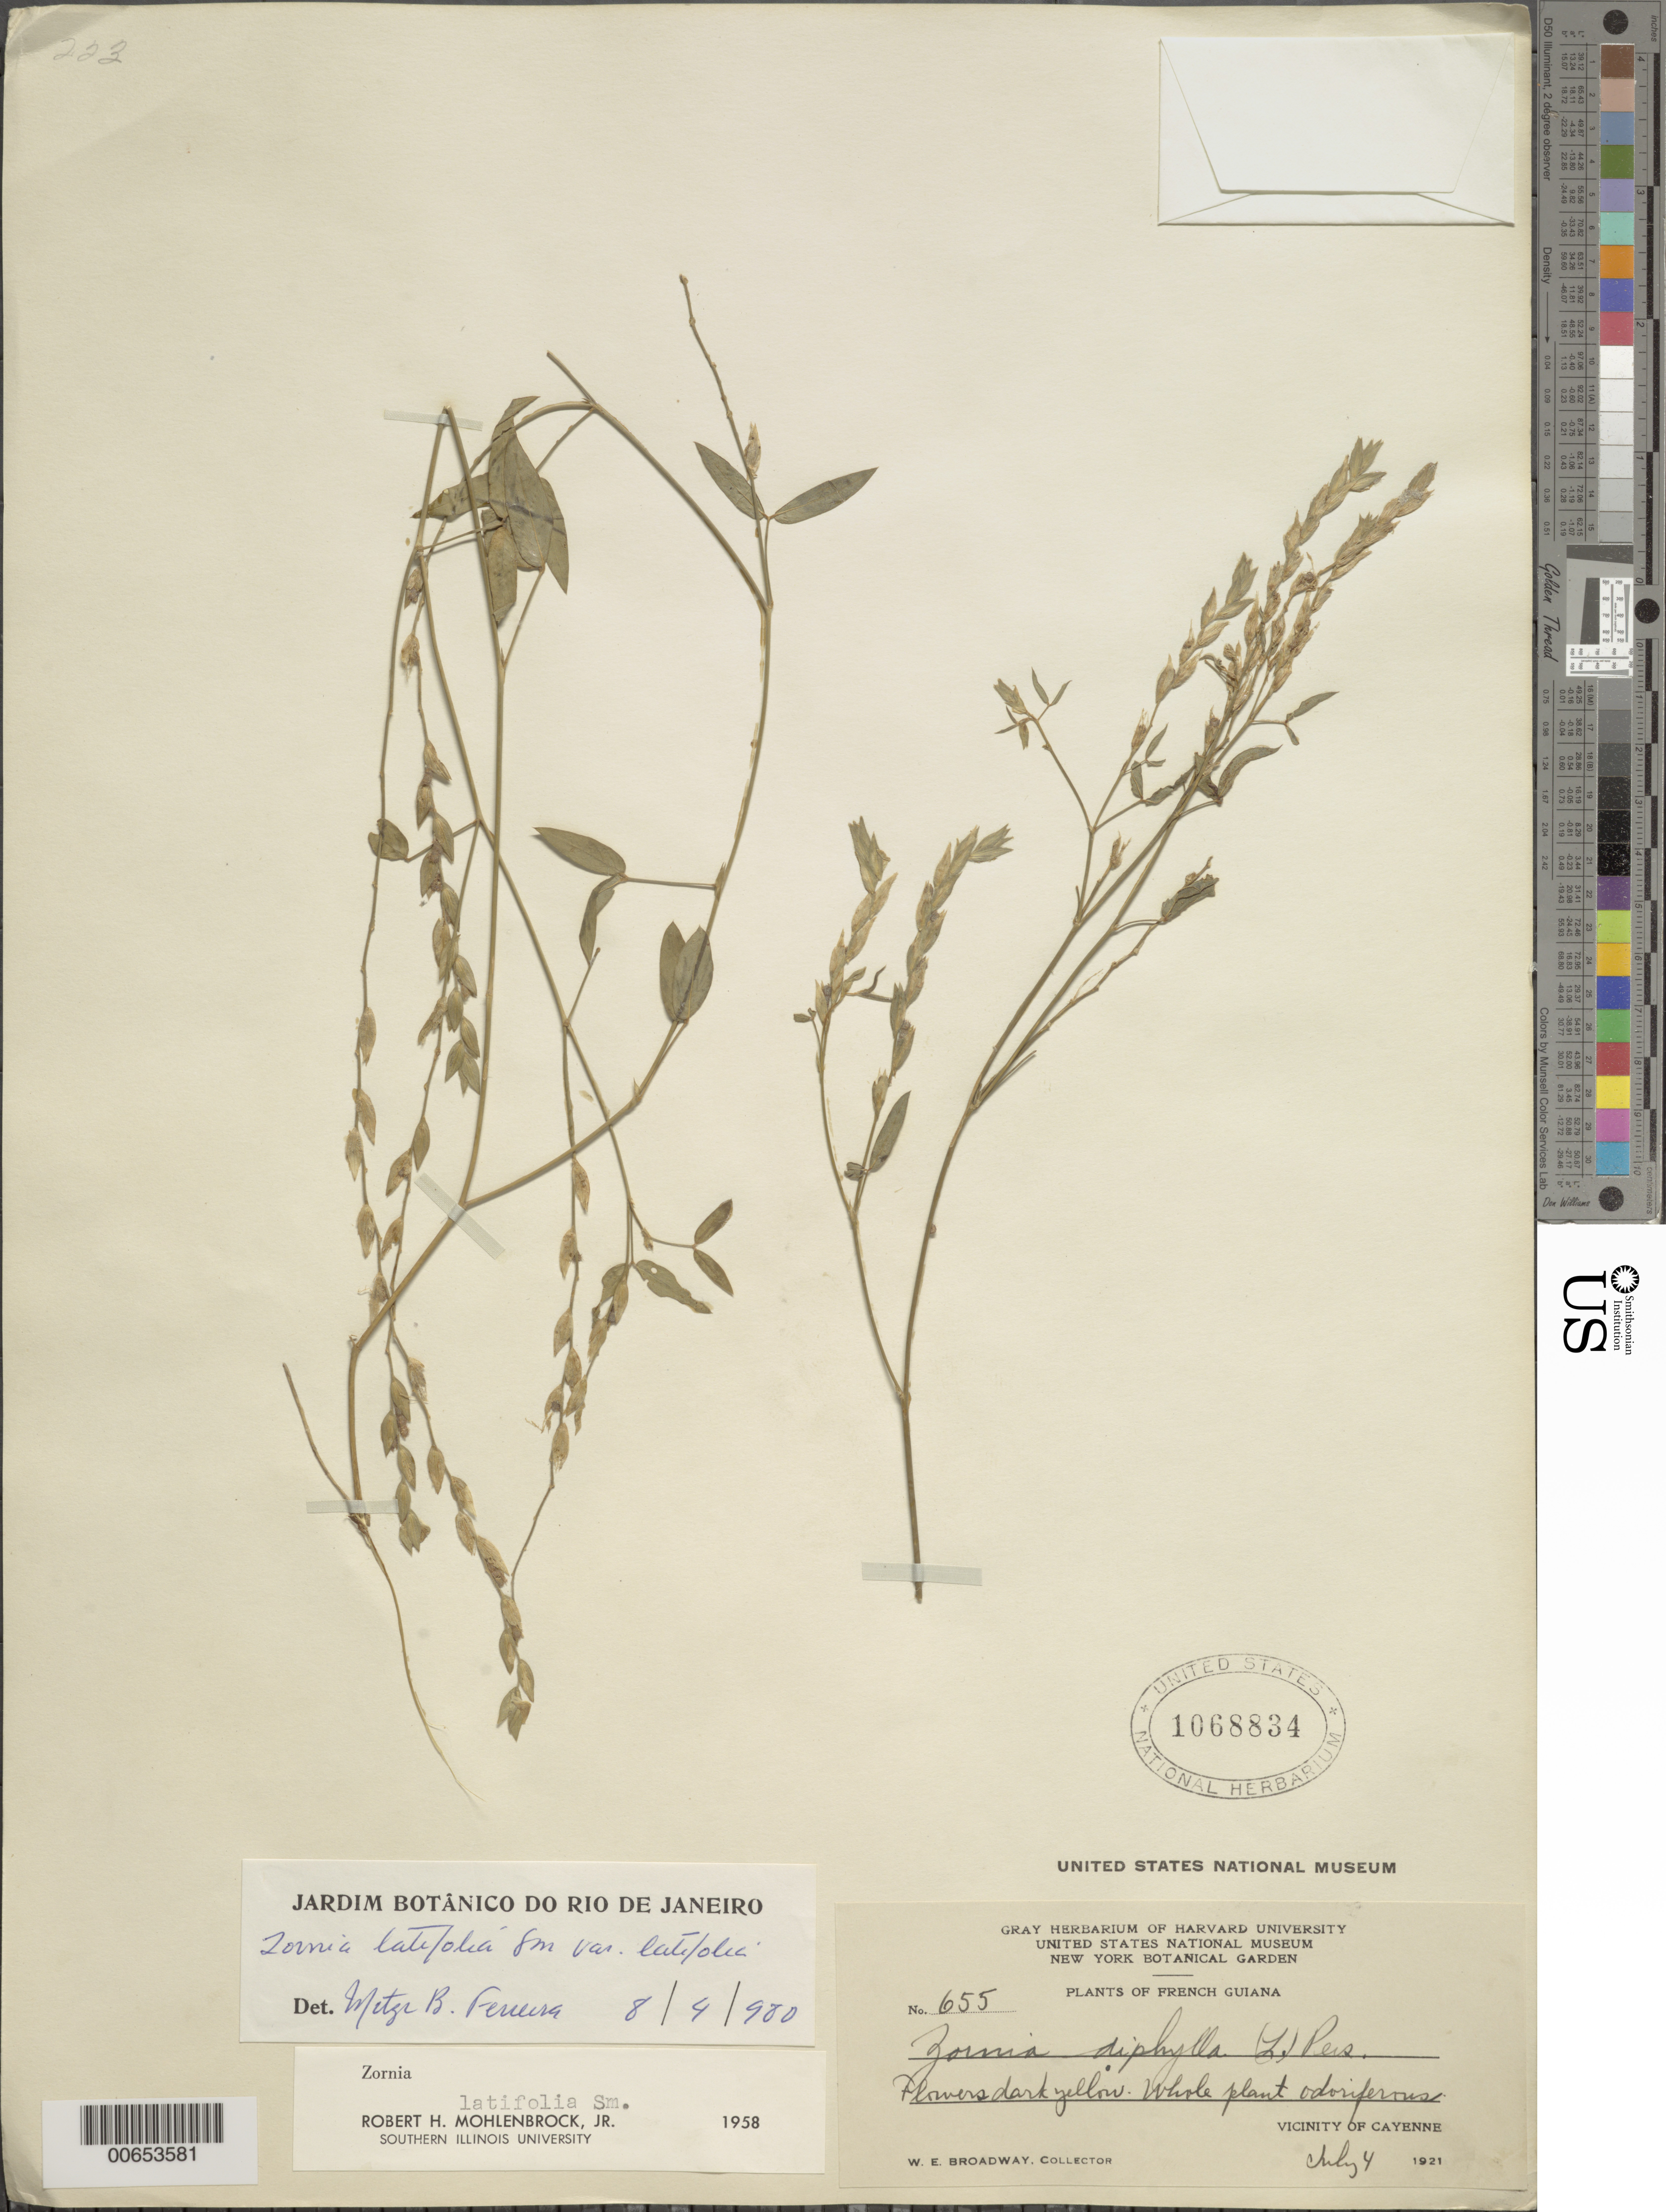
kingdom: Plantae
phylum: Tracheophyta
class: Magnoliopsida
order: Fabales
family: Fabaceae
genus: Zornia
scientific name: Zornia latifolia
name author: Sm.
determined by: Ferreira, W. B.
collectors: W. E. Broadway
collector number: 655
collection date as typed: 4-Jul-21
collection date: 1921-07-04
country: French Guiana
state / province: Cayenne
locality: Cayenne, vic.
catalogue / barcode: US 1068834